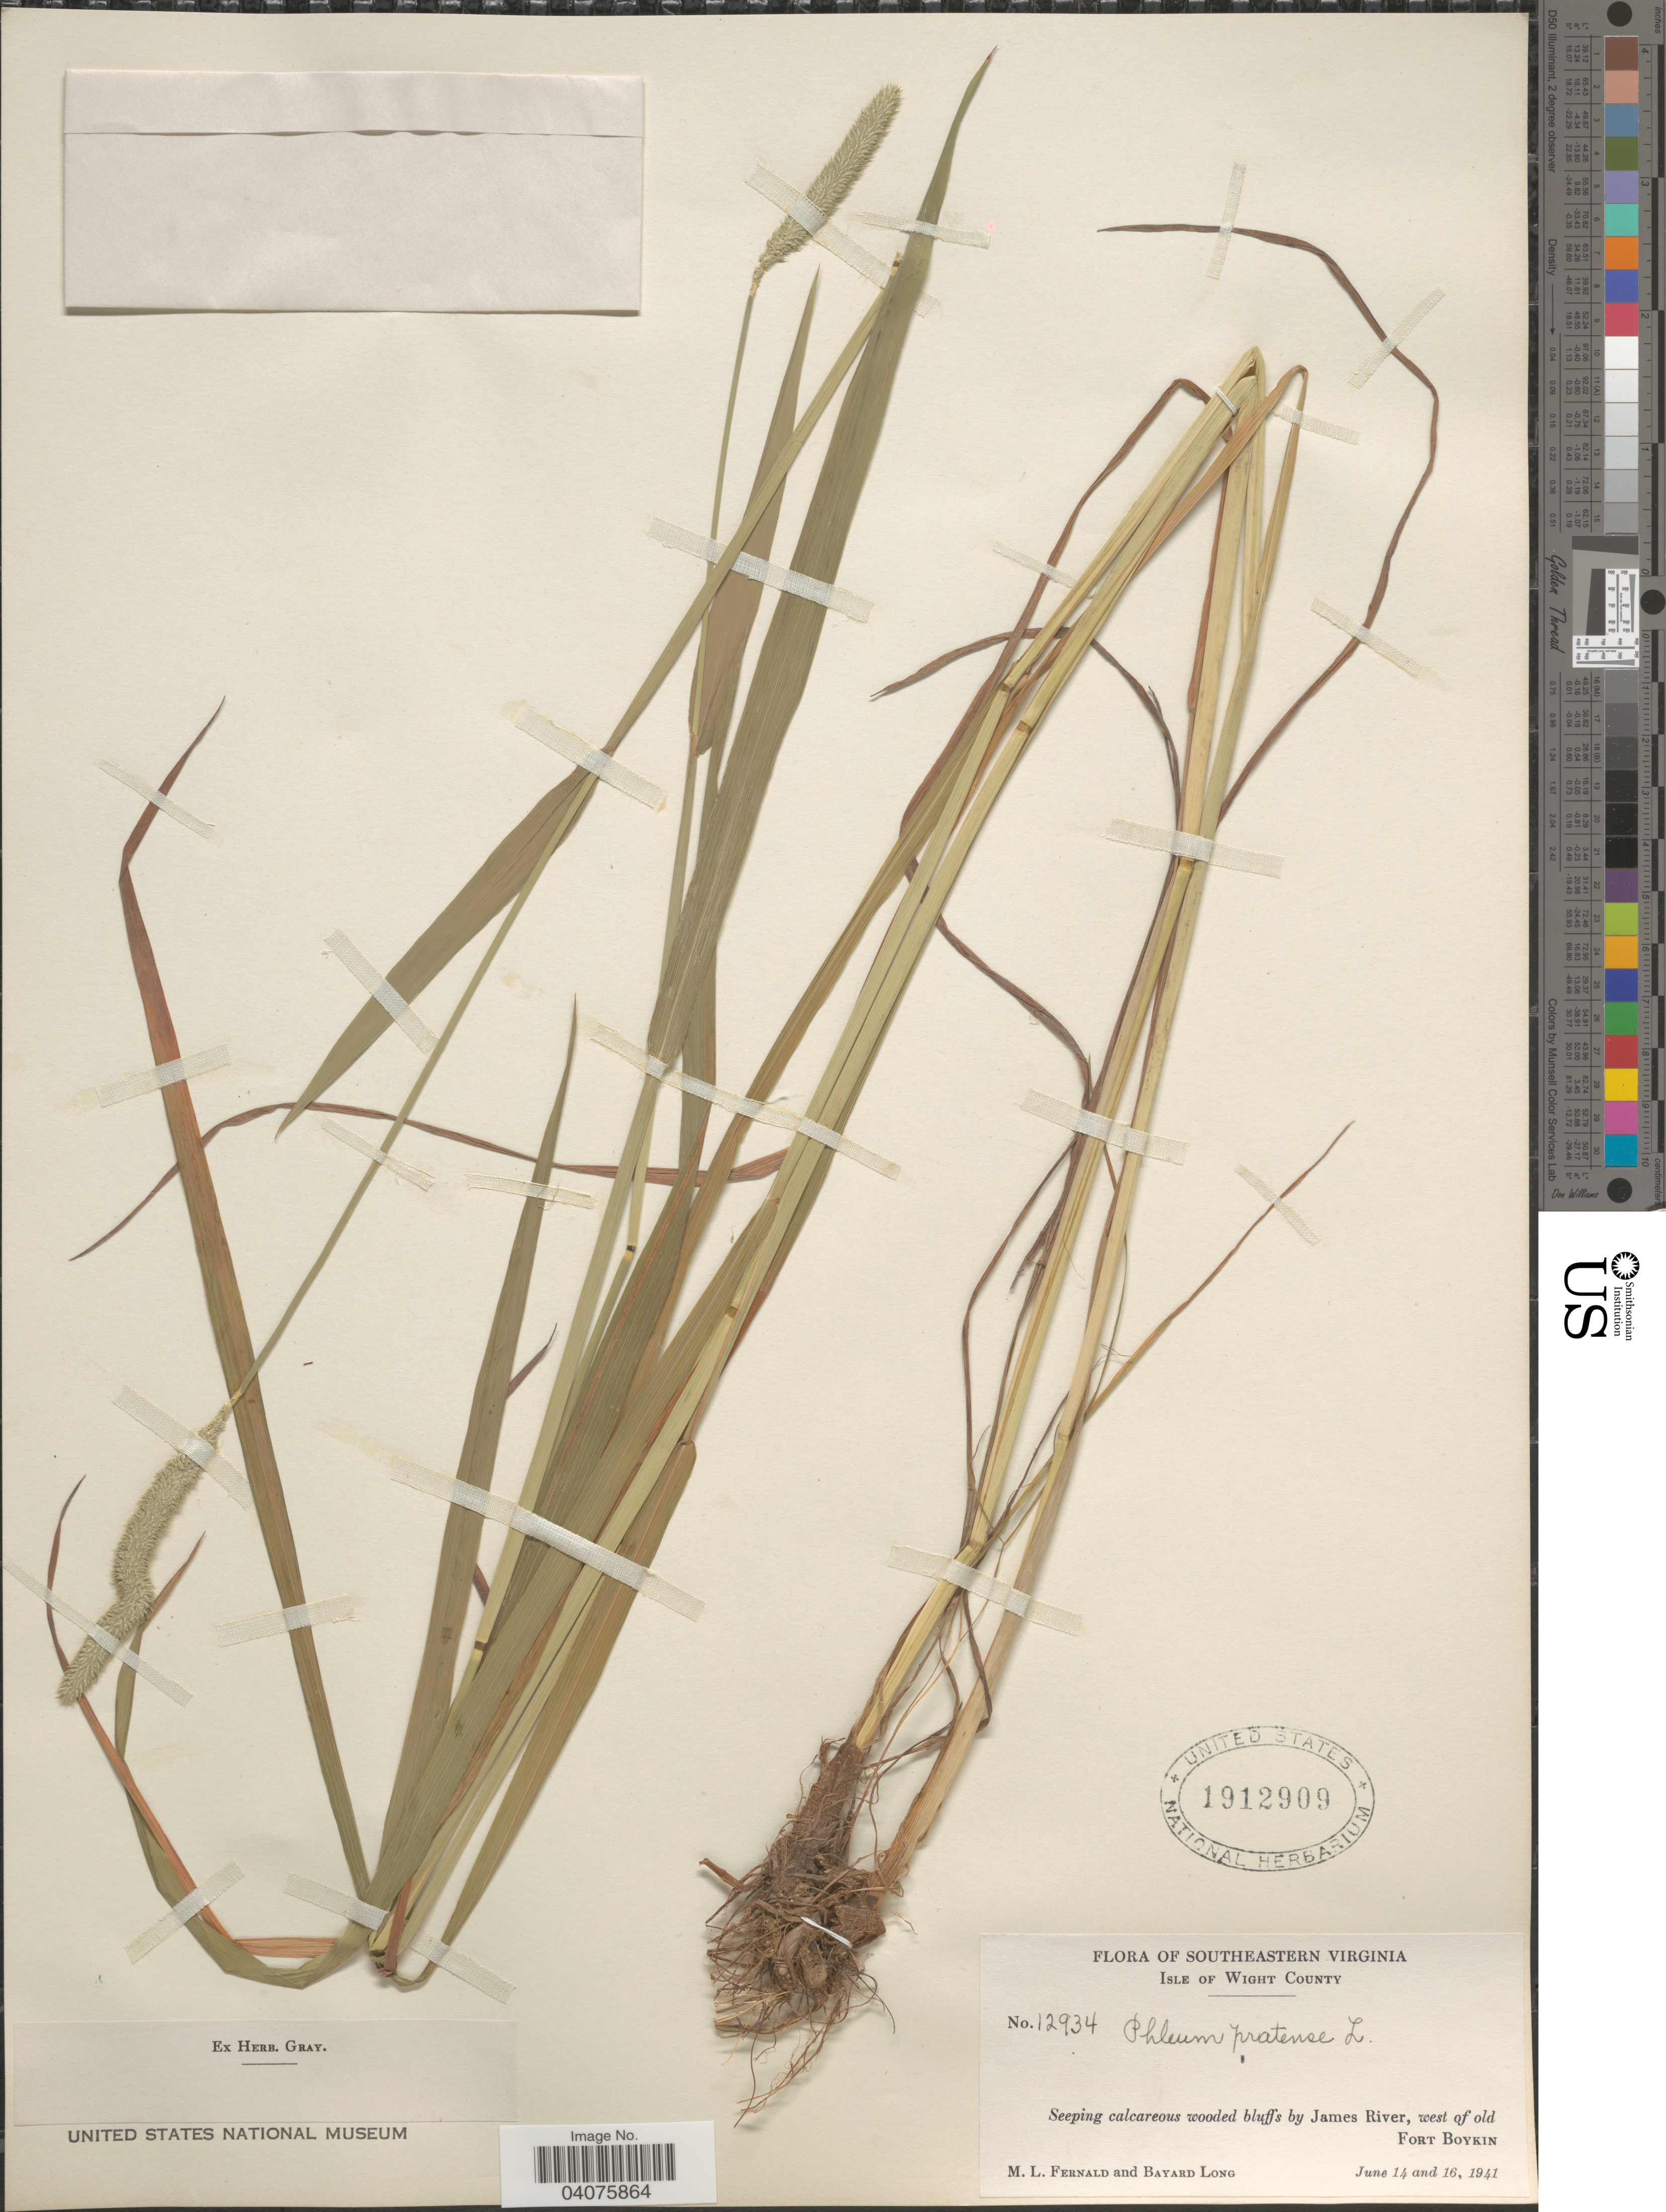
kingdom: Plantae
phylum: Tracheophyta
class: Liliopsida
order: Poales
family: Poaceae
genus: Phleum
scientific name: Phleum pratense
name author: L.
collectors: M. L. Fernald & B. Long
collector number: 12934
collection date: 1941-06-11/1941-06-16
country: United States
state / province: Virginia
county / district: Isle of Wight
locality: Southeastern Virginia. Isle of Wight County. Seeping calcareous wooded bluffs by James River, west of old Fort Boykin.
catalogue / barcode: US 1912909